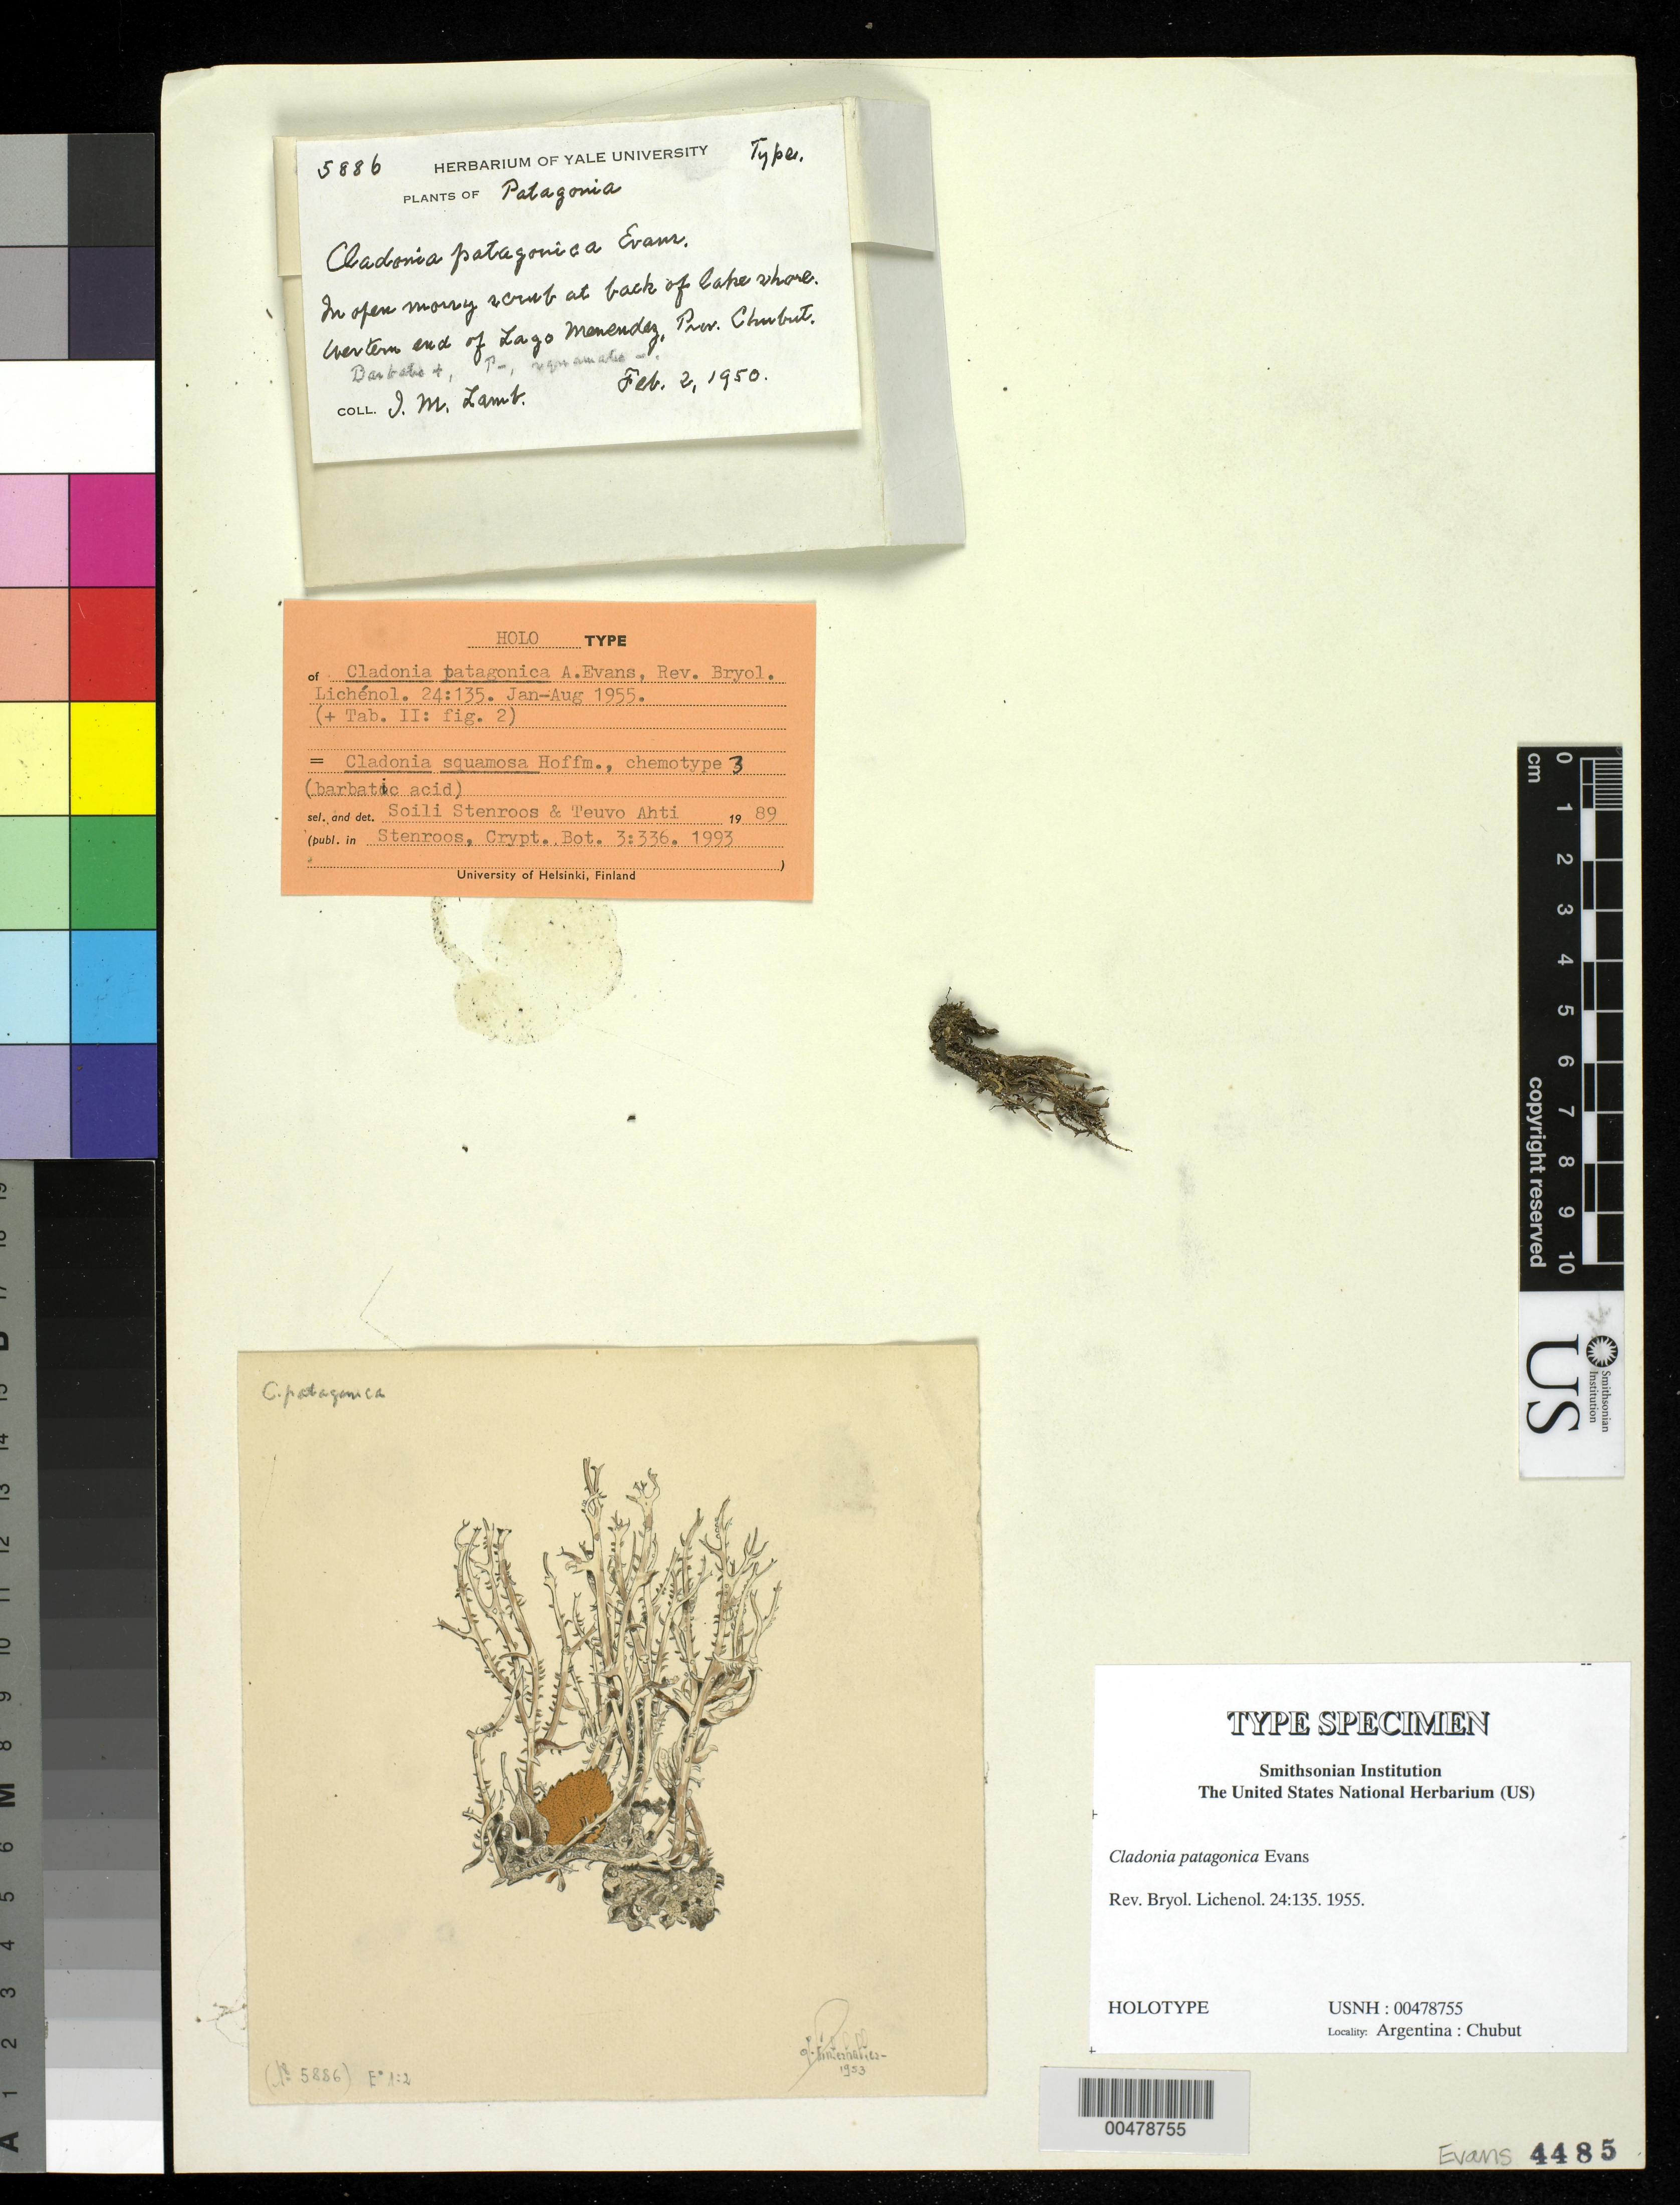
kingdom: Fungi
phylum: Ascomycota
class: Lecanoromycetes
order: Lecanorales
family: Cladoniaceae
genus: Cladonia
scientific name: Cladonia patagonica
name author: A. Evans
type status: Holotype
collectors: I. M. Lamb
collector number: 5886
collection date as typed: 02 Feb 1950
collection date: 1950-02-02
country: Argentina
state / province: Chubut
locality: Patagonia, western end of Lago Menendez.